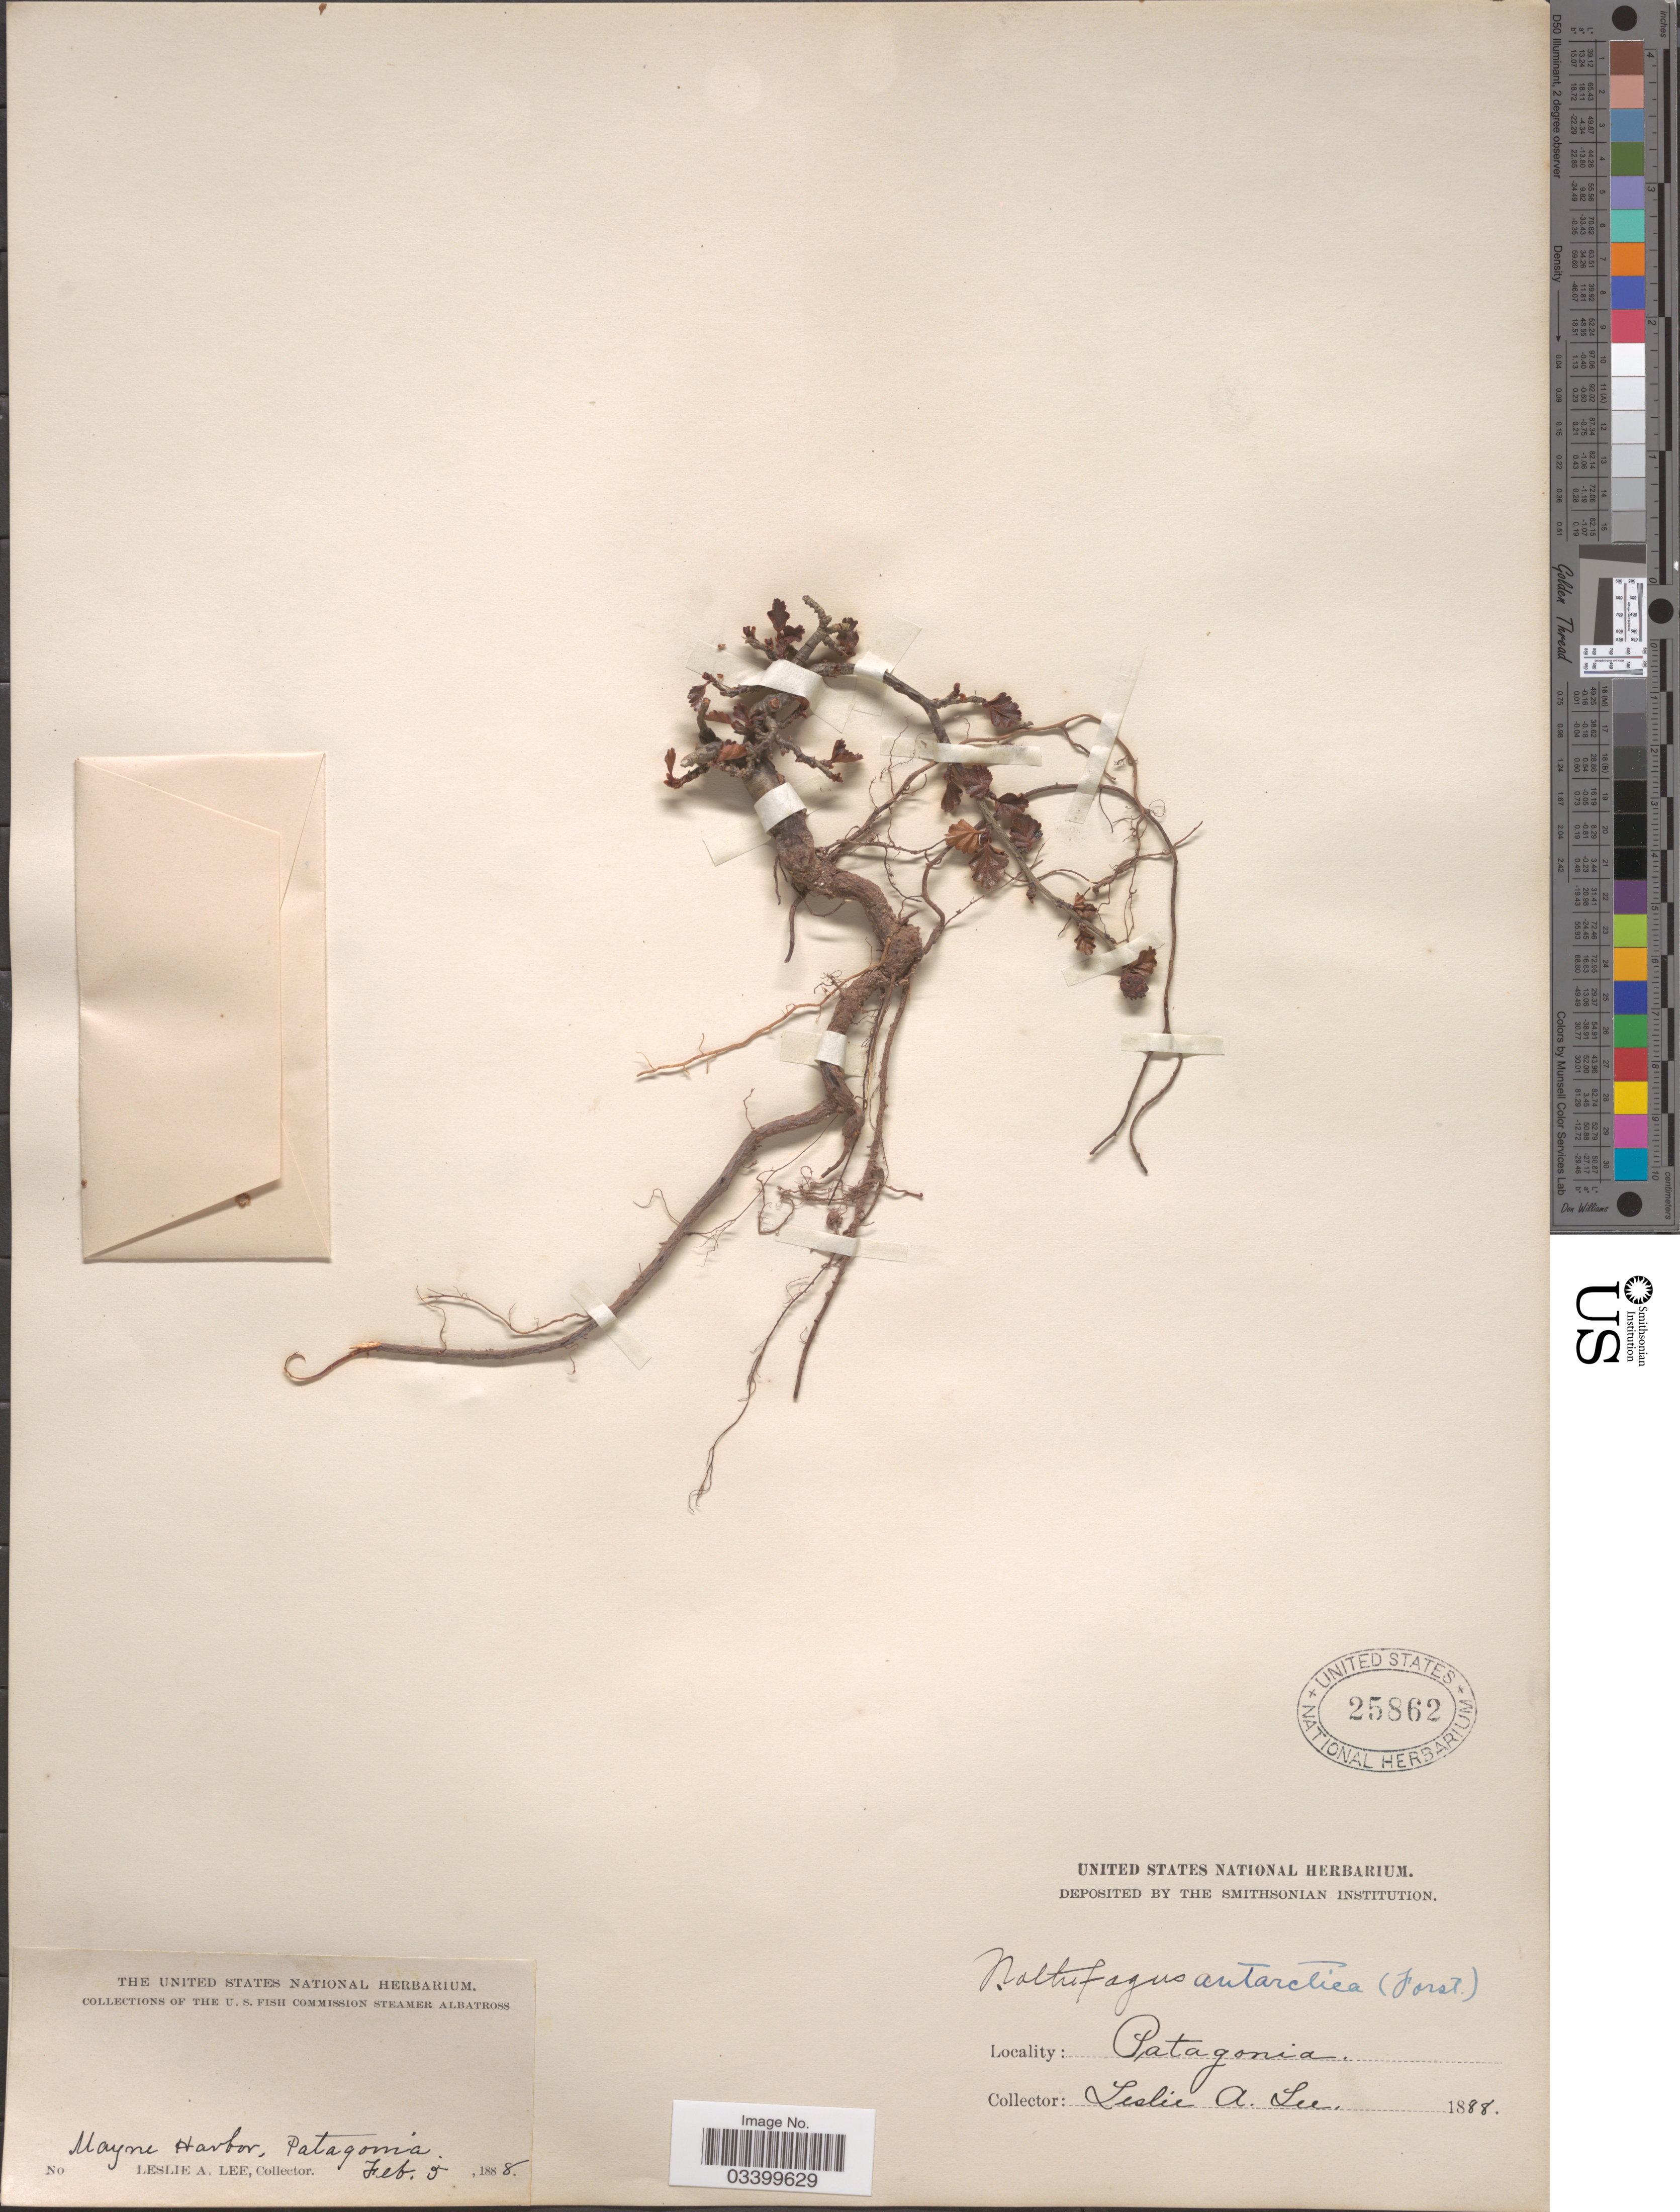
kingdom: Plantae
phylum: Tracheophyta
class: Magnoliopsida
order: Fagales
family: Nothofagaceae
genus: Nothofagus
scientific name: Nothofagus antarctica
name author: (G. Forst.) Oerst.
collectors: L. Lee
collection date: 1888-02-05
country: Chile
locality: Mayne Harbor, Patagonia.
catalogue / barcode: US 25862